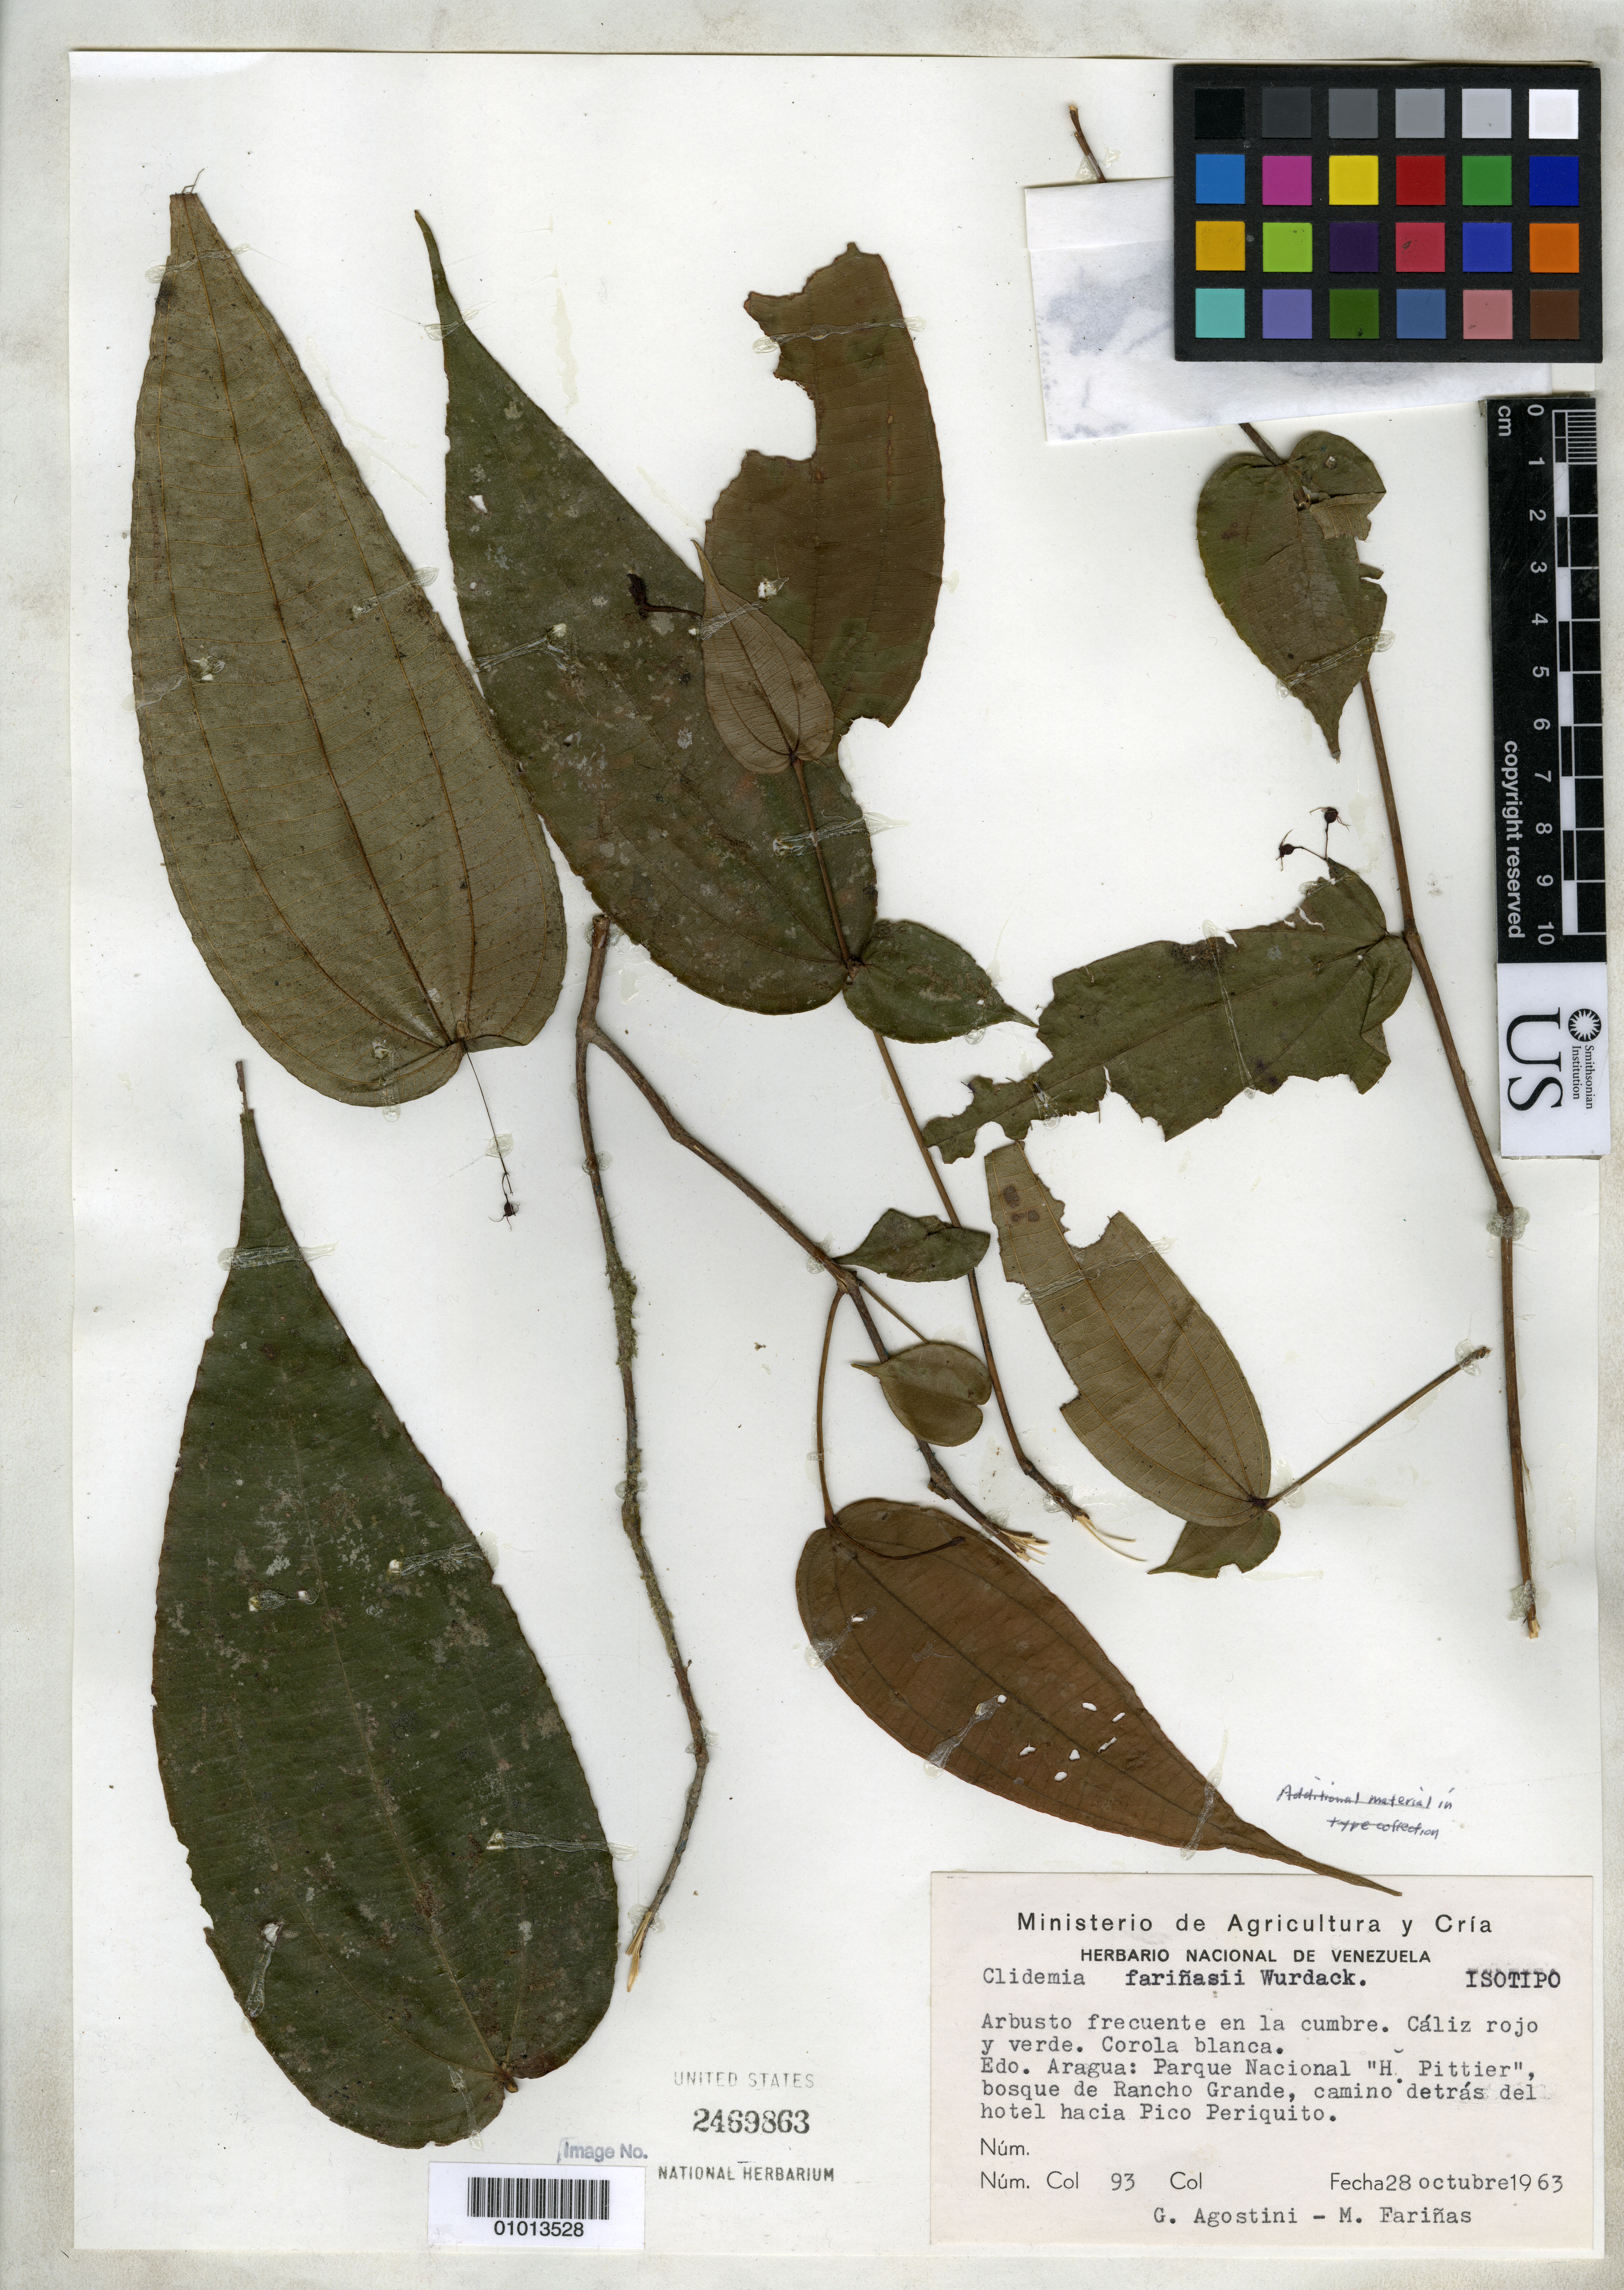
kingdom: Plantae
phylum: Tracheophyta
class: Magnoliopsida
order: Myrtales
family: Melastomataceae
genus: Clidemia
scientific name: Clidemia farinasii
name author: Wurdack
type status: Isotype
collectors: G. Agostini & M. Fariñas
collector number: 93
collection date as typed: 28 Oct 1963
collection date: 1963-10-28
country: Venezuela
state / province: Aragua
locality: Parque Nacional "H. Pittier", bosque de Rancho Grande, camino detras del hotel hacia Pico Periquito.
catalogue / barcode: US 2469863